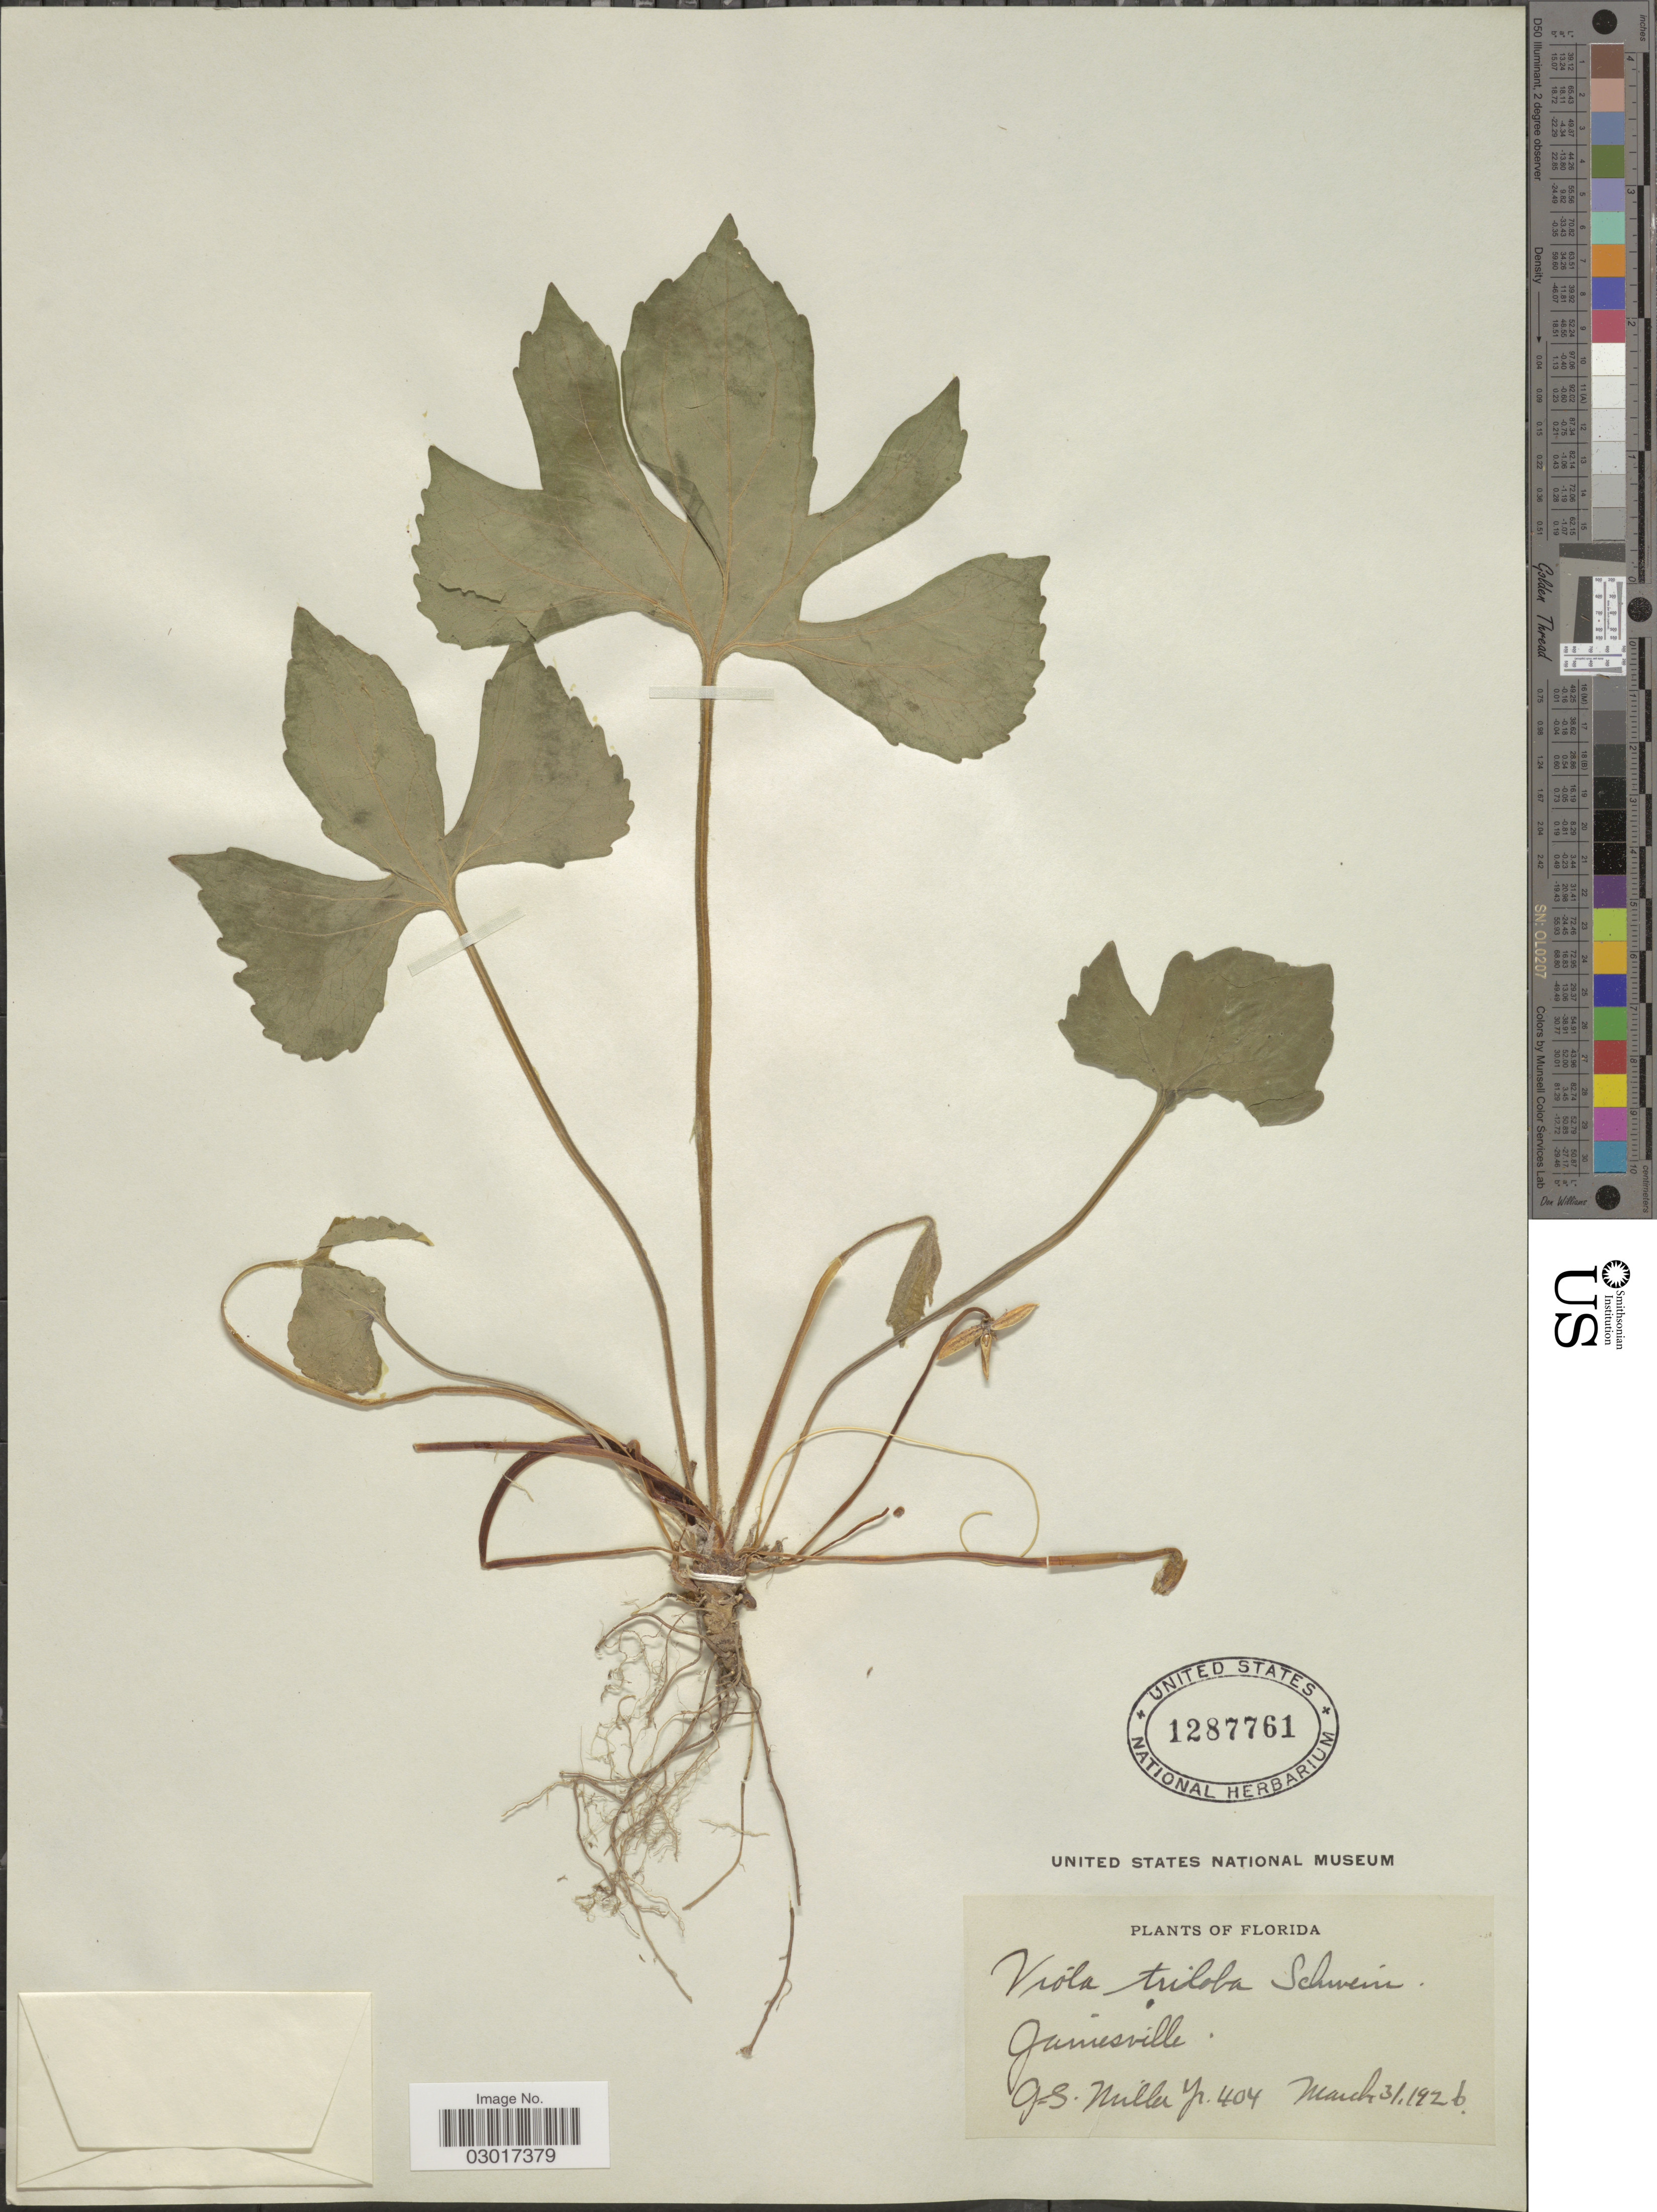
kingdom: Plantae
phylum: Tracheophyta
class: Magnoliopsida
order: Malpighiales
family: Violaceae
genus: Viola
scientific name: Viola triloba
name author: Schwein.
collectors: G. S. Miller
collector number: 404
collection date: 1926-03-31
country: United States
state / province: Florida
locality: Gainesville.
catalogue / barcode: US 1287761